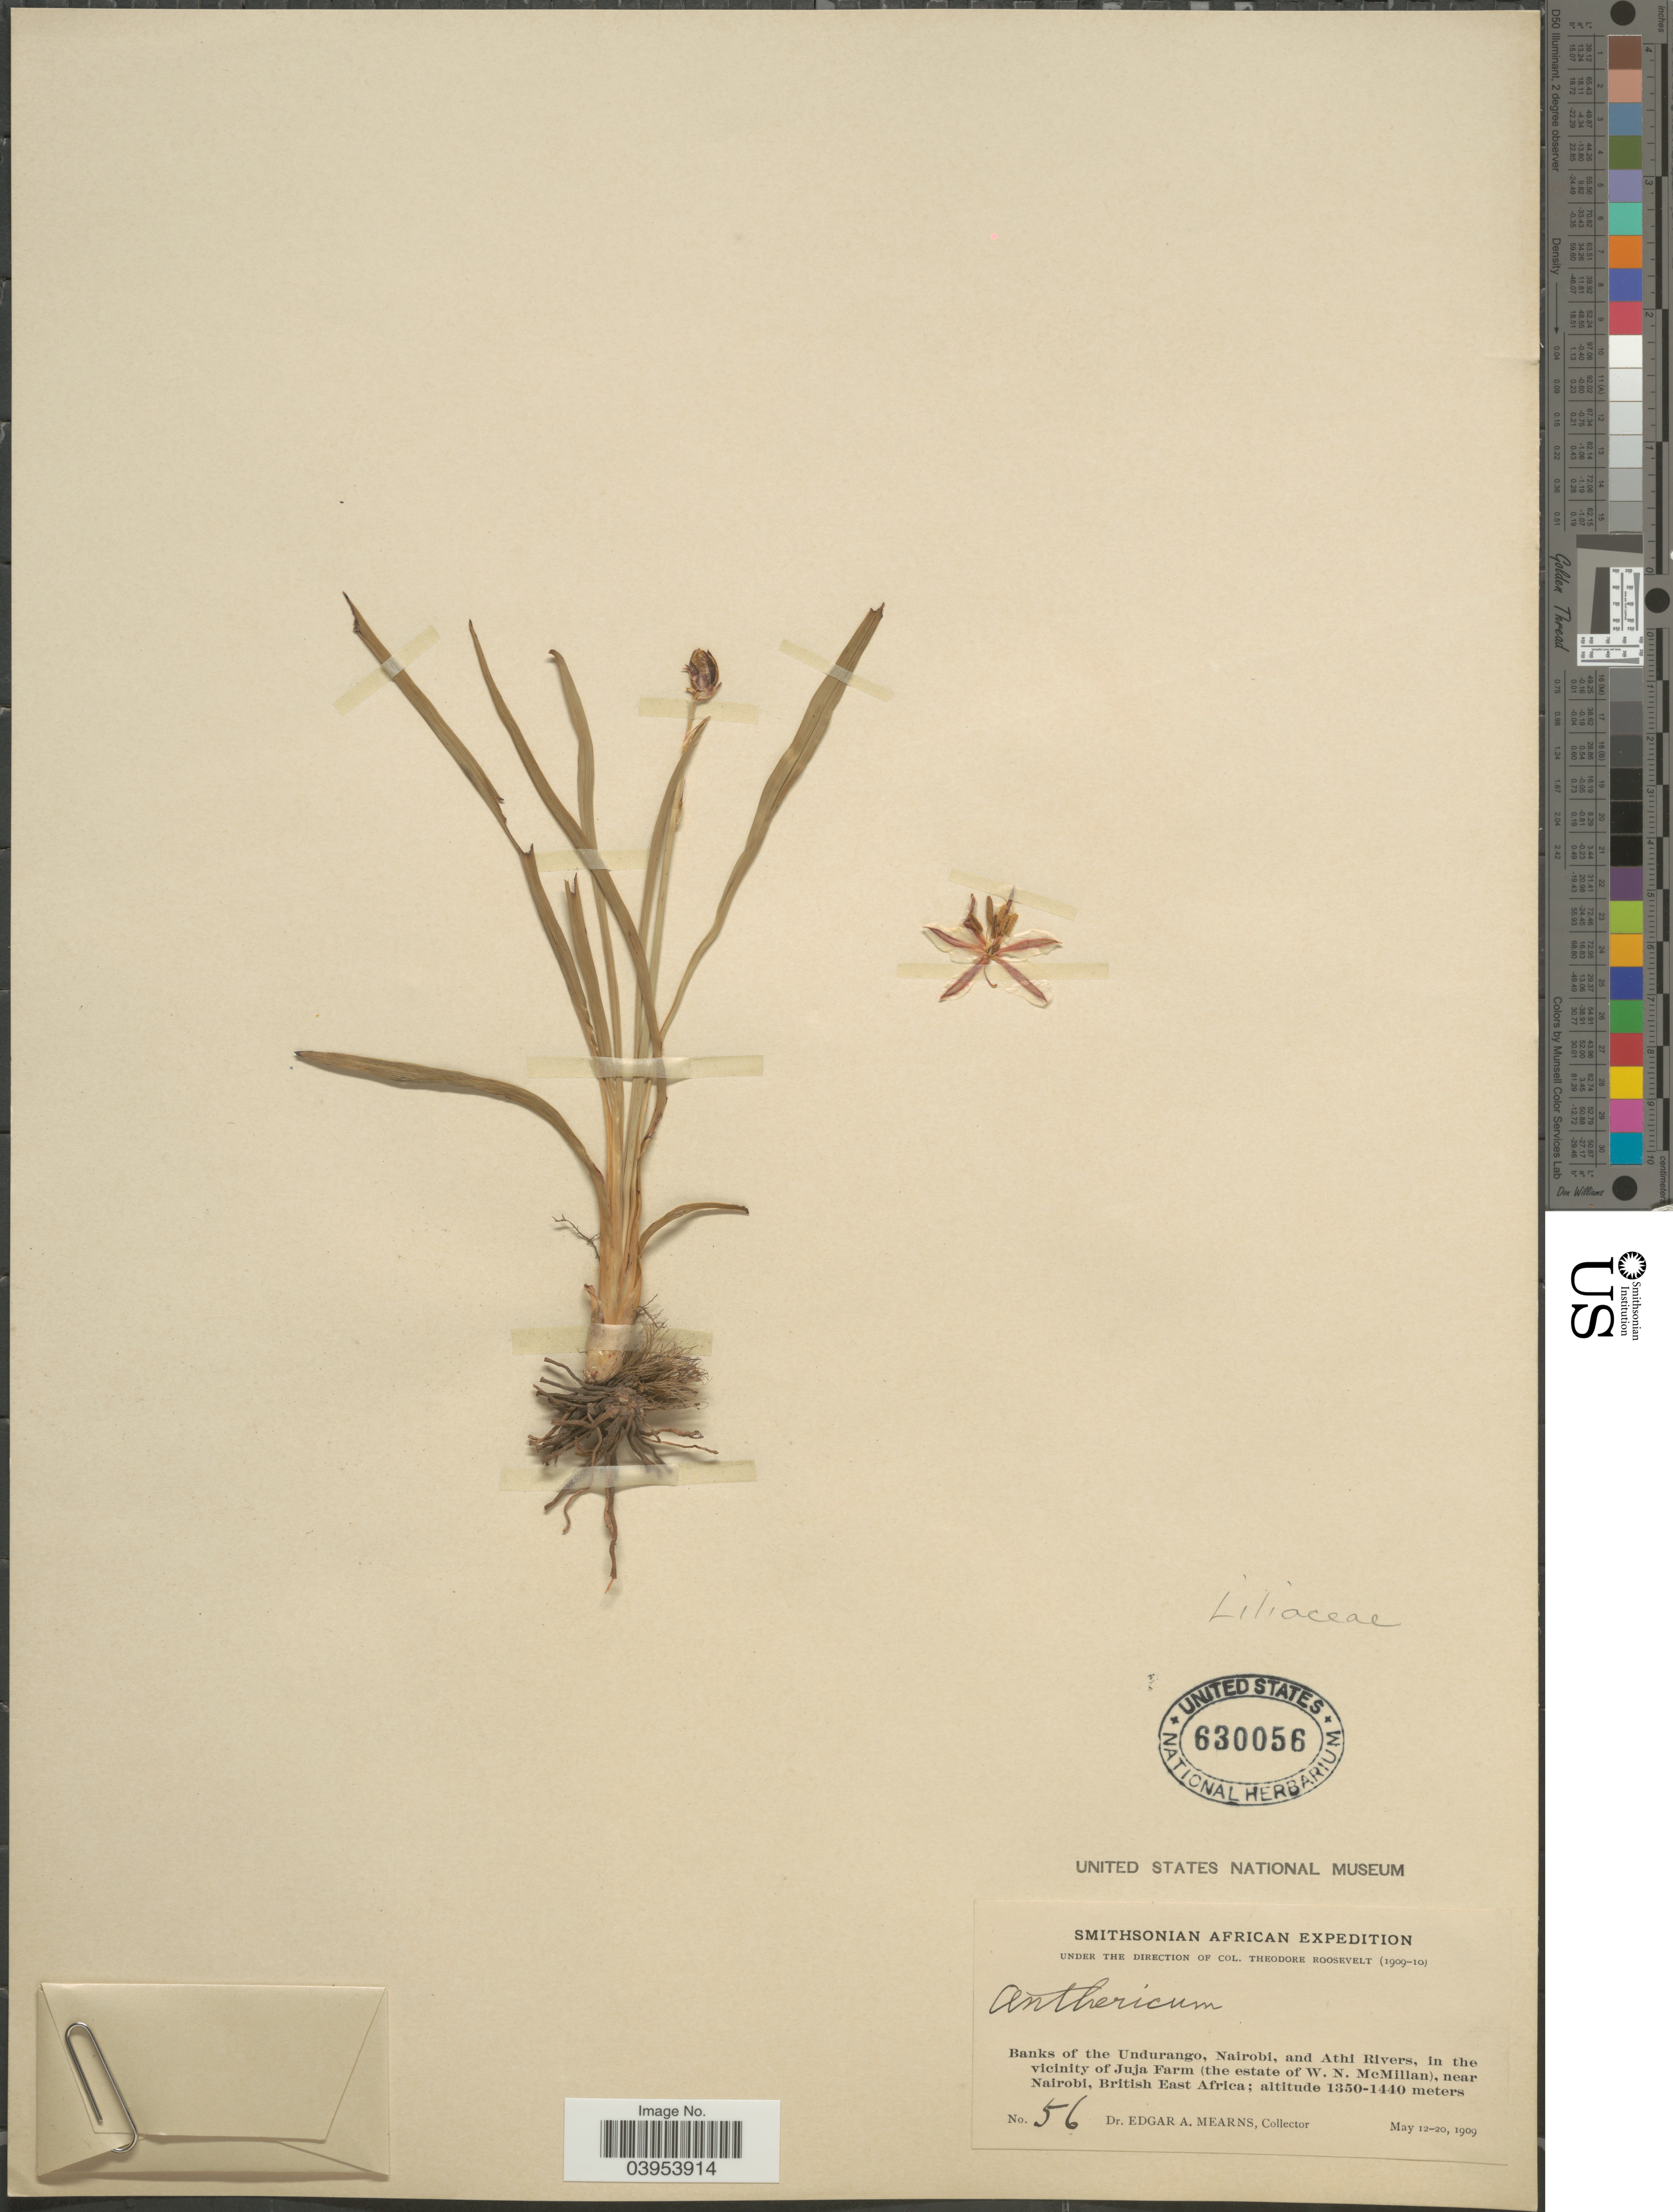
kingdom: Plantae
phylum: Tracheophyta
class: Liliopsida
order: Asparagales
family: Asphodelaceae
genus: Trachyandra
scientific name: Trachyandra sp.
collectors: E. A. Mearns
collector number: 56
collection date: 1909-05-12/1909-05-20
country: Kenya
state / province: Nairobi Area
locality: Banks of the Undurango, Nairobi, and Athi Rivers, in the vicinity of Juja Farm (the estate of W. N. McMillan), near Nairobi, British East Africa.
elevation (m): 1350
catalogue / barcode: US 630056